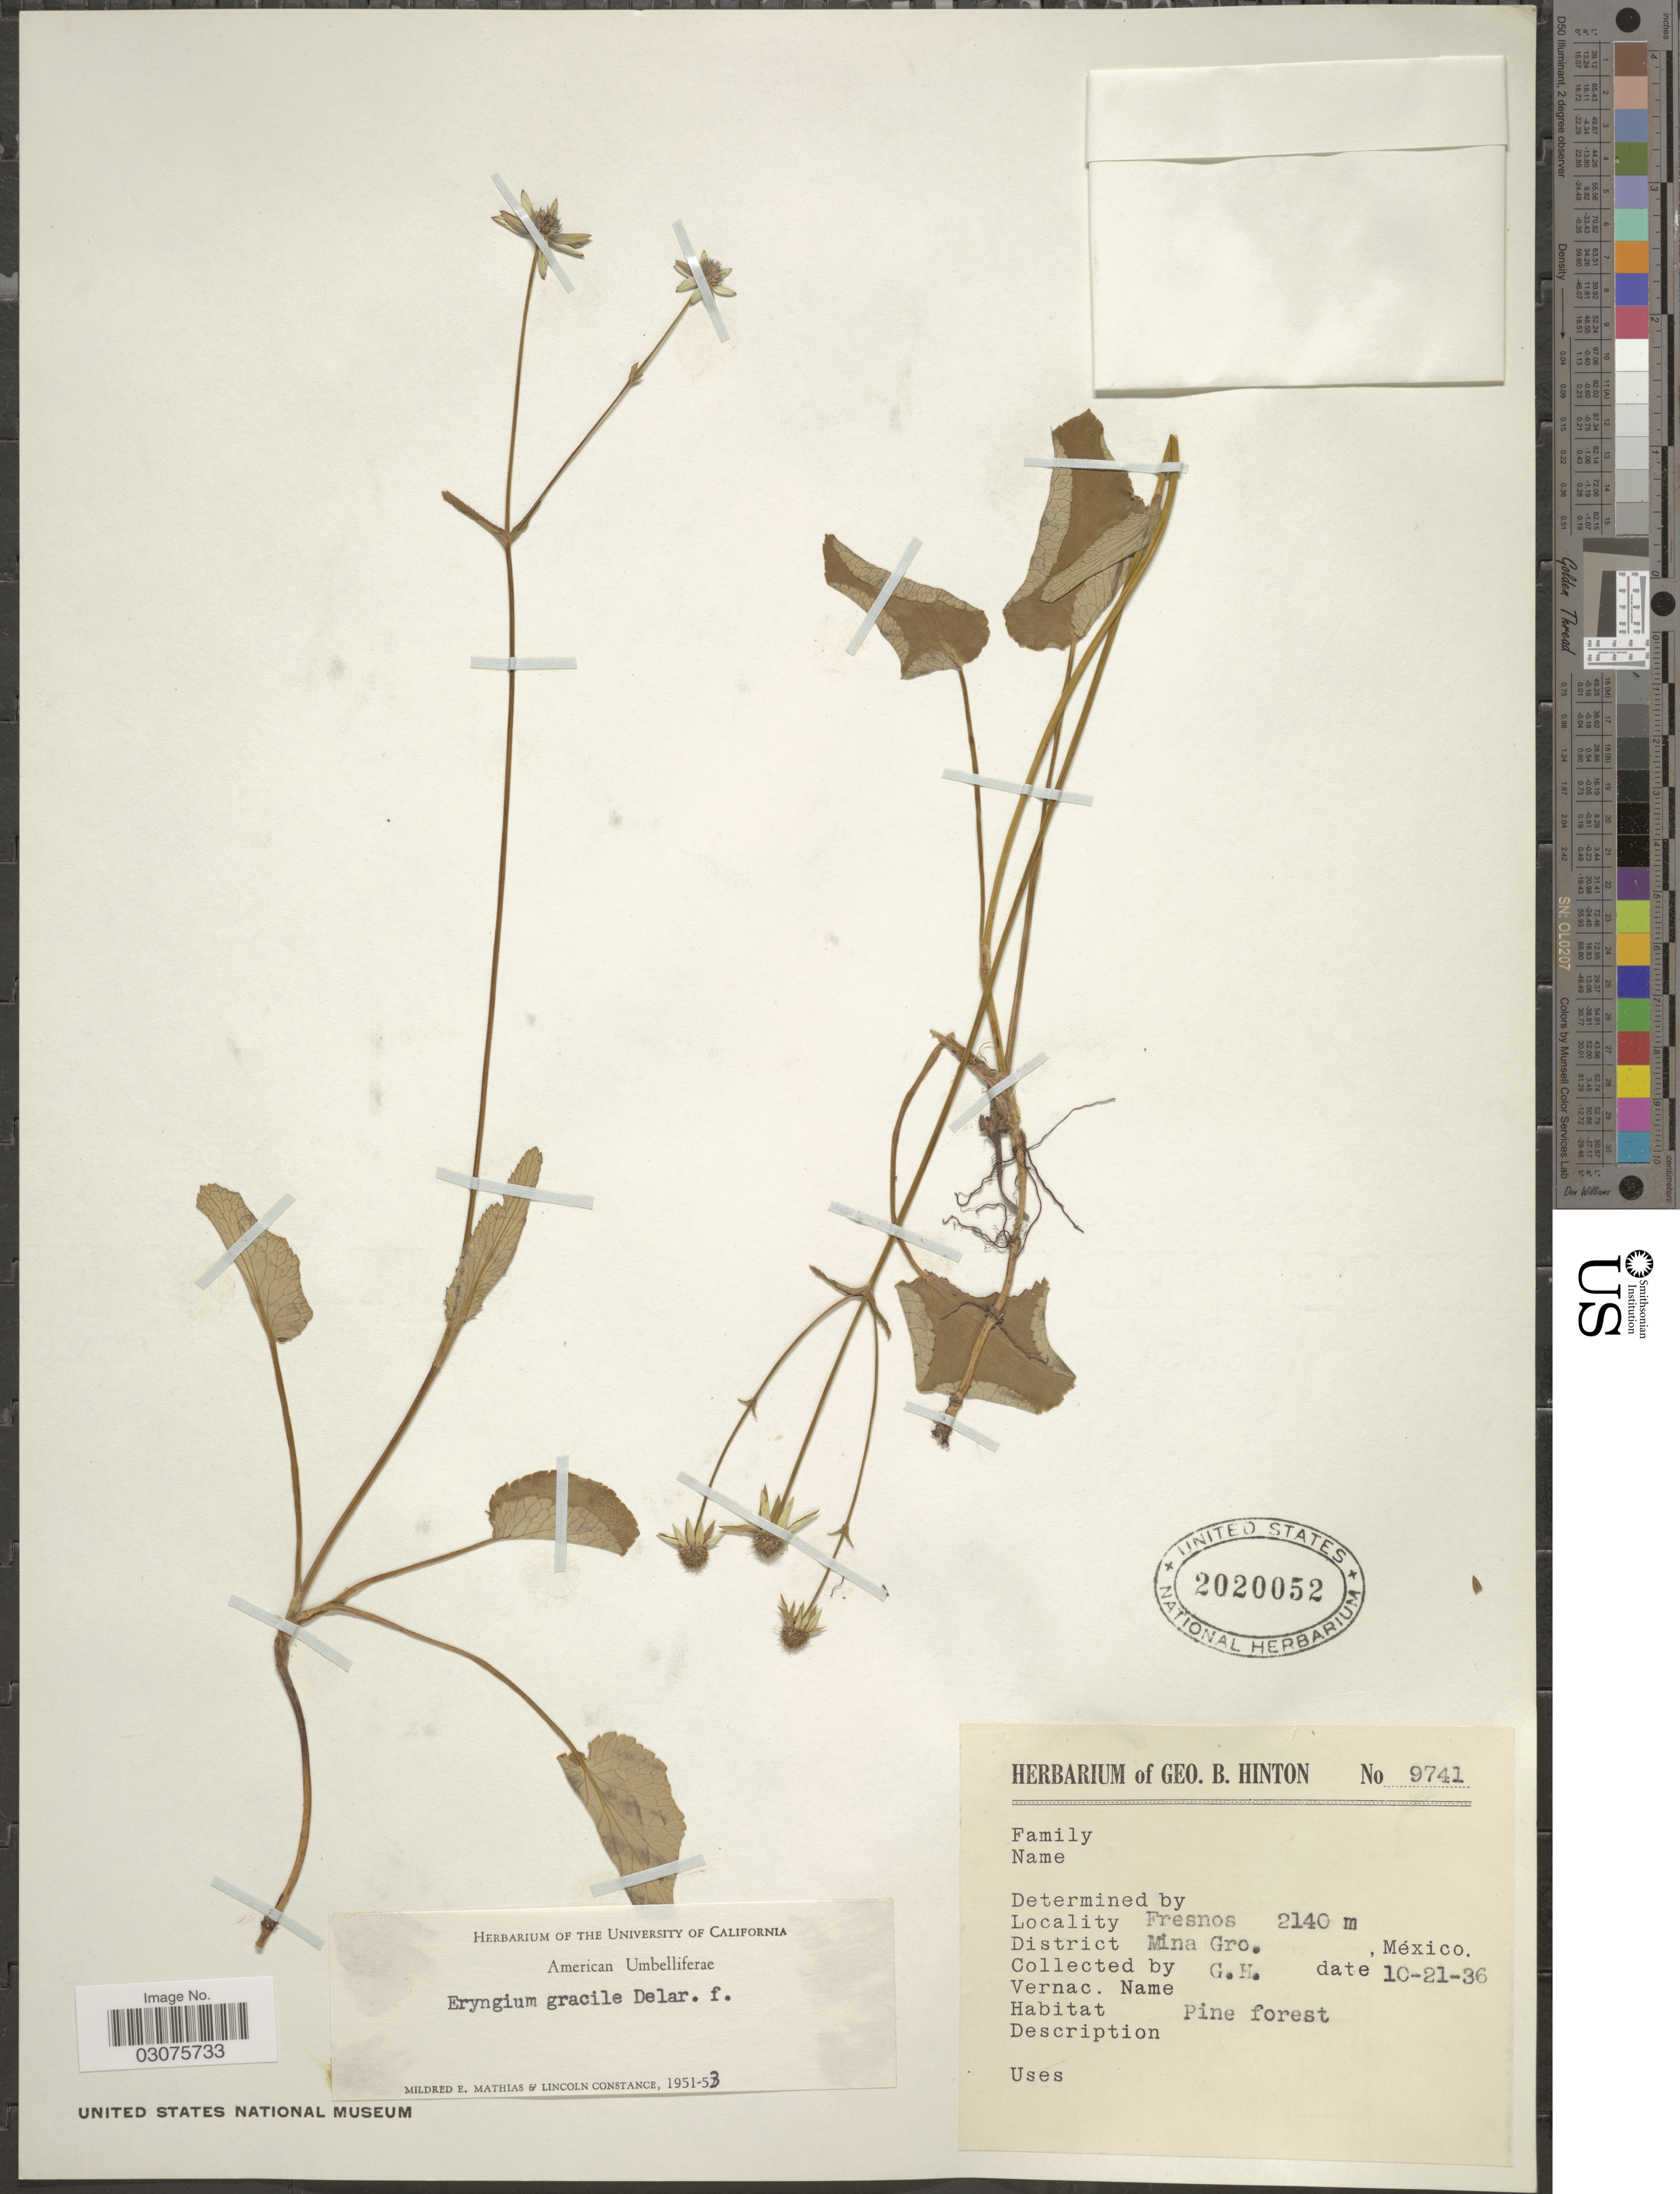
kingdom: Plantae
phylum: Tracheophyta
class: Magnoliopsida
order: Apiales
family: Apiaceae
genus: Eryngium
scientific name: Eryngium gracile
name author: F. Delaroche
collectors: G. B. Hinton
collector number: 9741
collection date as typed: Transcribed d/m/y: 21/10/36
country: Mexico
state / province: Guerrero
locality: Fresnos. District Mina, Gro.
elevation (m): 2140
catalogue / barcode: US 2020052